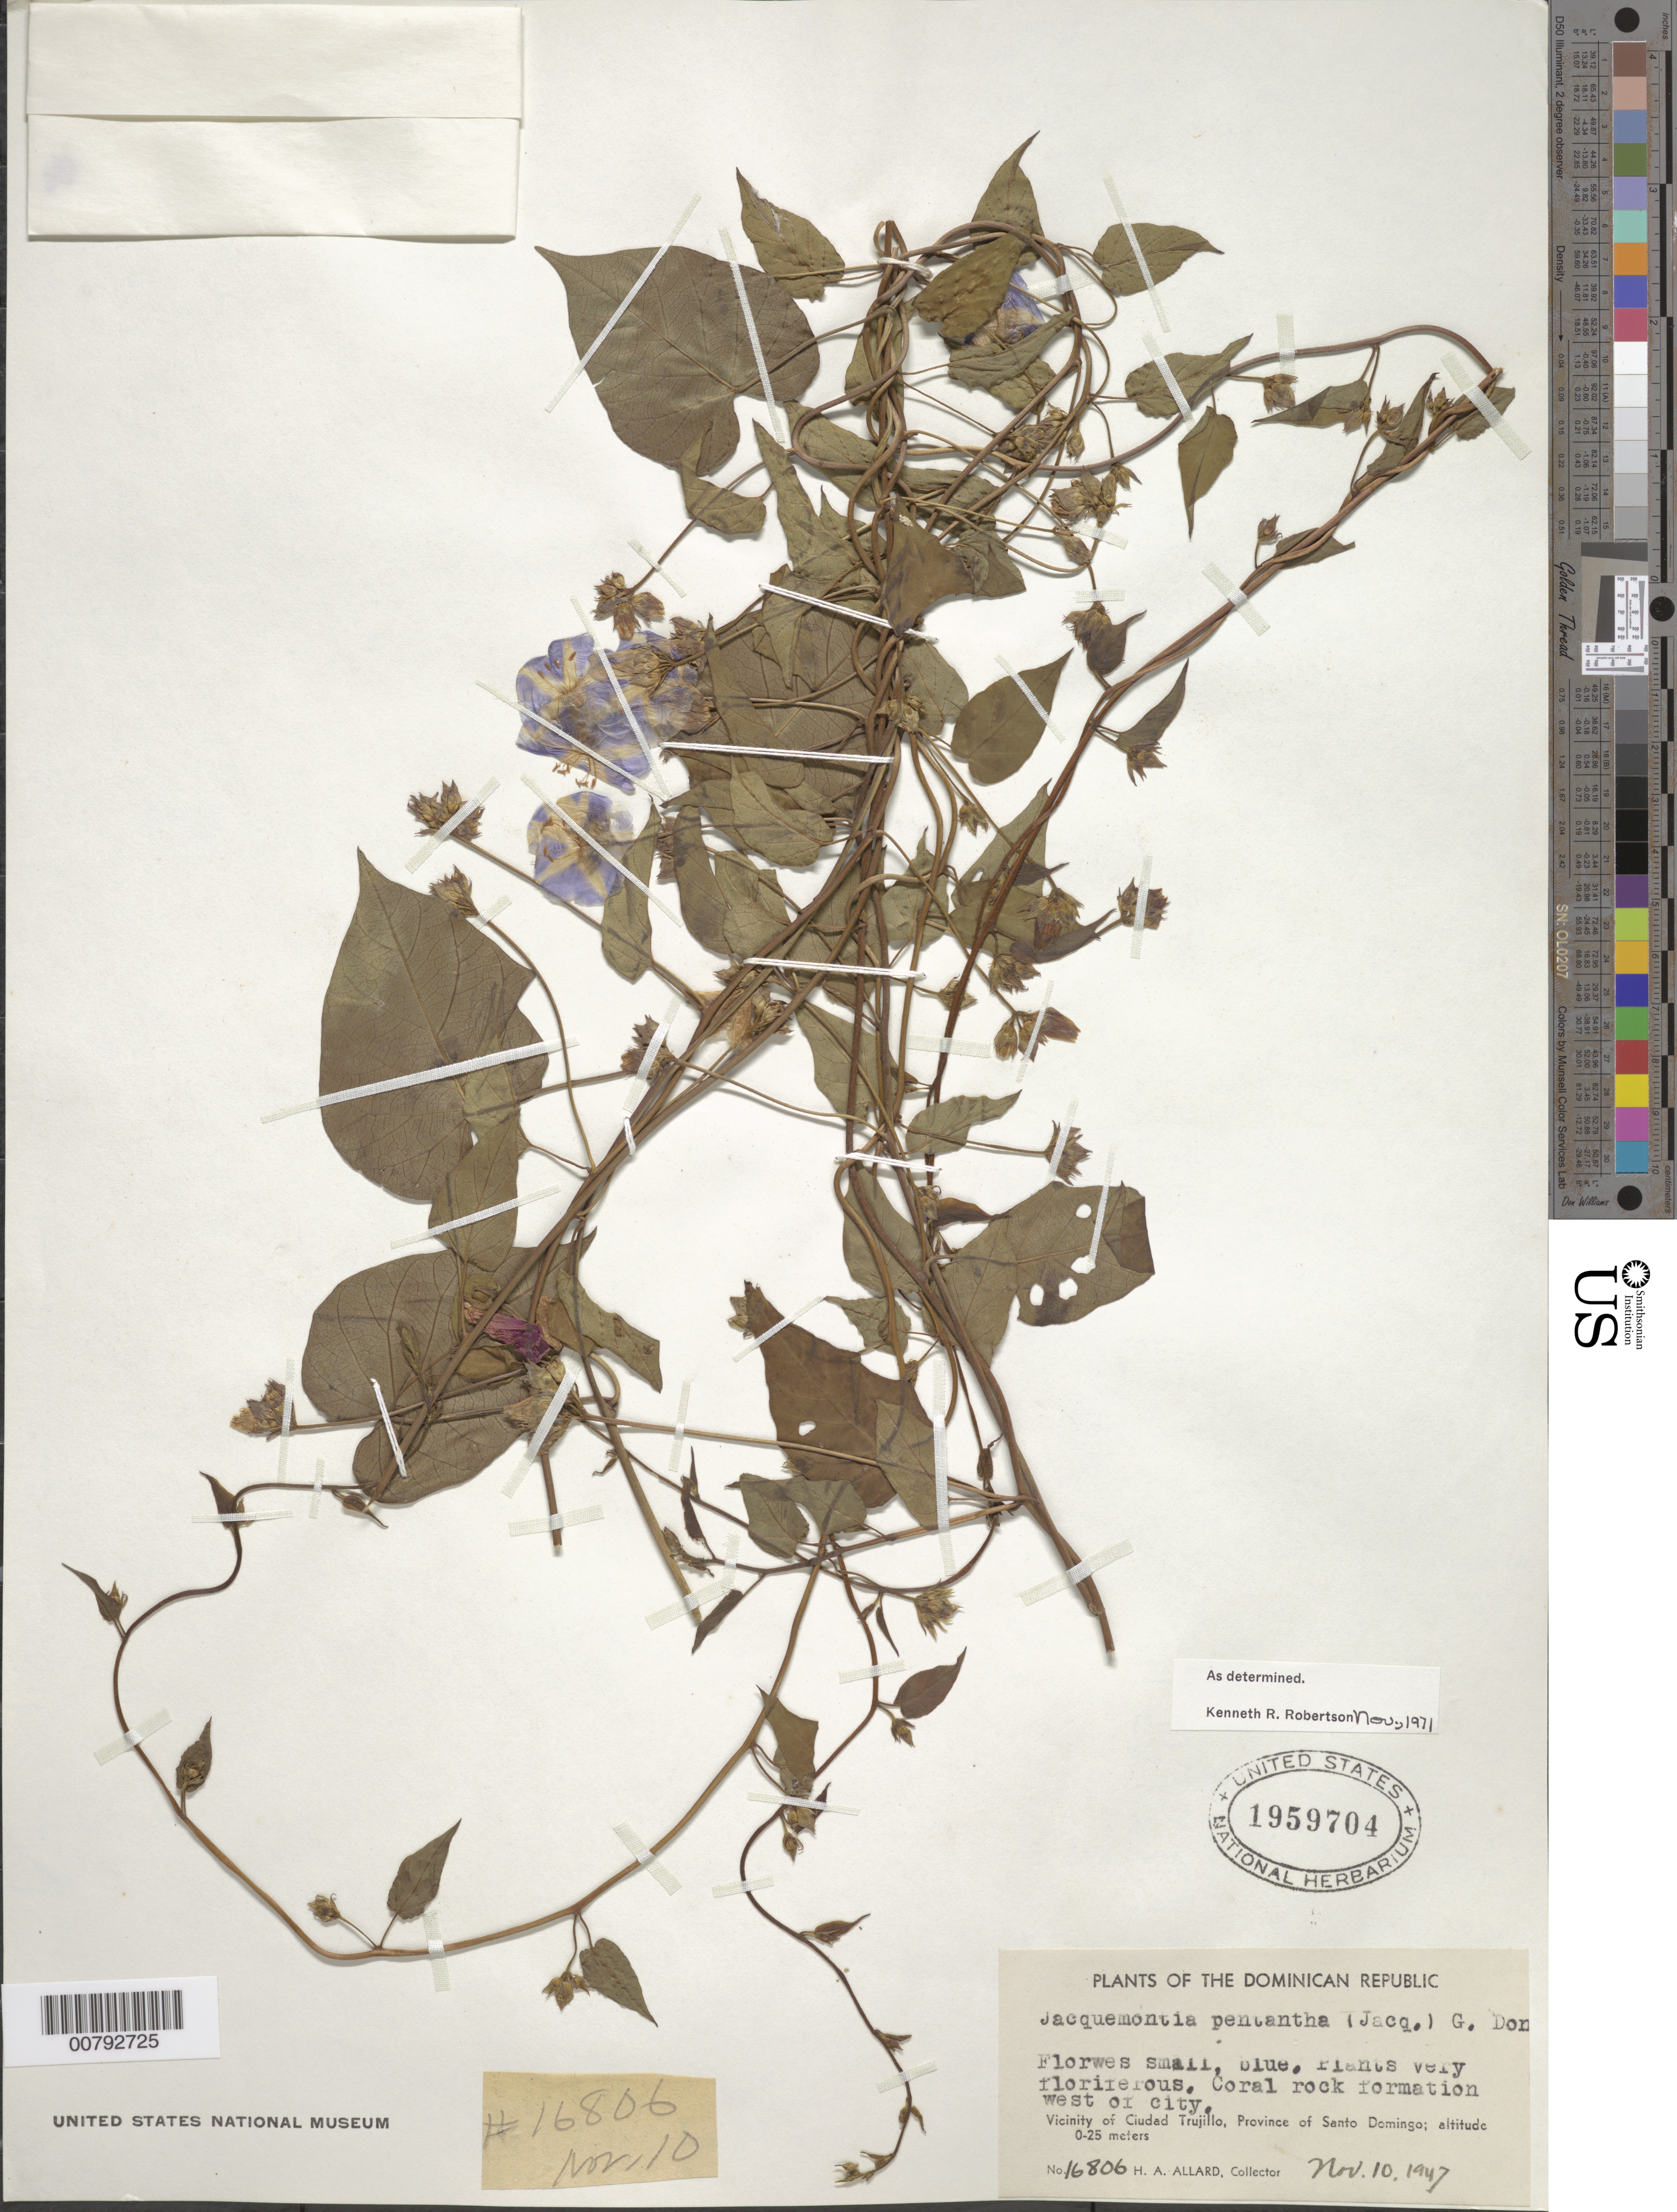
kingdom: Plantae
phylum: Tracheophyta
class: Magnoliopsida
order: Solanales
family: Convolvulaceae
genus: Jacquemontia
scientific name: Jacquemontia pentanthos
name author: (Jacq.) G. Don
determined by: Robertson, K. R.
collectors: H. A. Allard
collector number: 16806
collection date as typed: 10 Nov 1947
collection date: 1947-11-10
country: Dominican Republic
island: Hispaniola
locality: Province of Santo Domingo, vicinity of Ciudad Trujillo, west of city.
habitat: Coral rock formation.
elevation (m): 0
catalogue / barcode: US 1959704